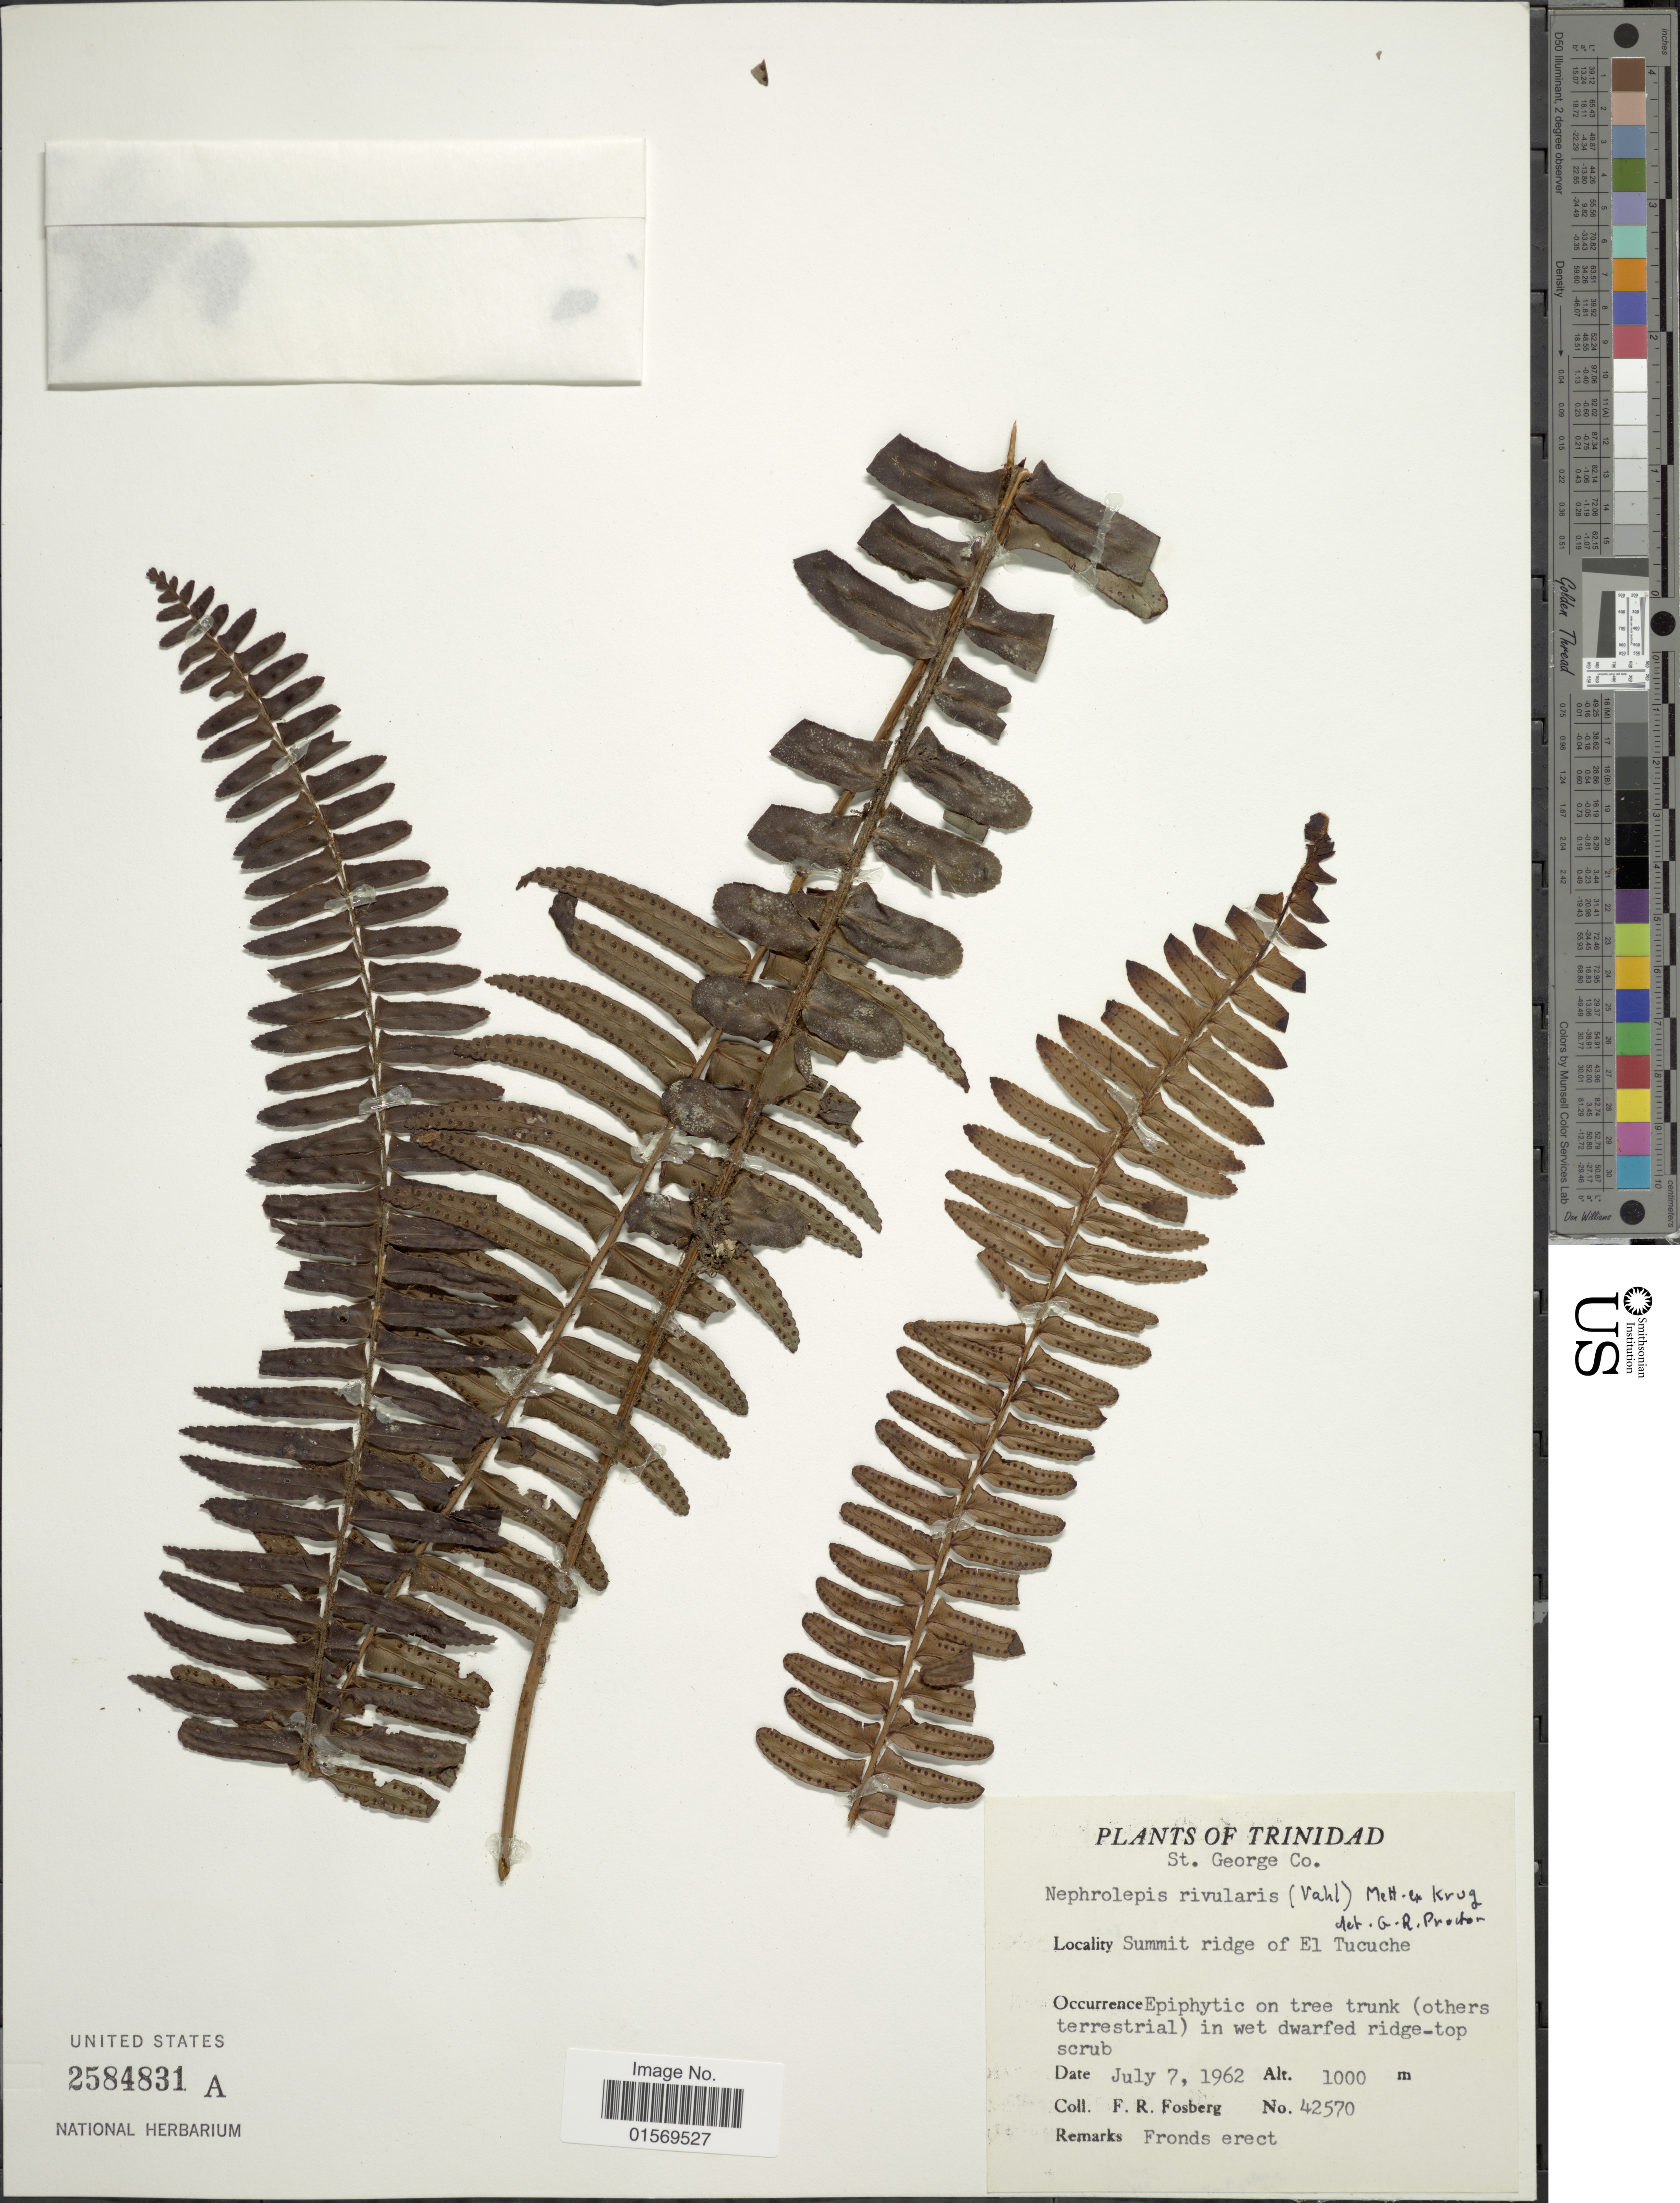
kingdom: Plantae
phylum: Tracheophyta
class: Polypodiopsida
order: Polypodiales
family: Nephrolepidaceae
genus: Nephrolepis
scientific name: Nephrolepis rivularis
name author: (Vahl) Mett. ex Krug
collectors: F. R. Fosberg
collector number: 42570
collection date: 1962-07-07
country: Trinidad and Tobago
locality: Trinidad, Summit ridge of El Tucuche.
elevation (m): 1000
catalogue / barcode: US 2584831A